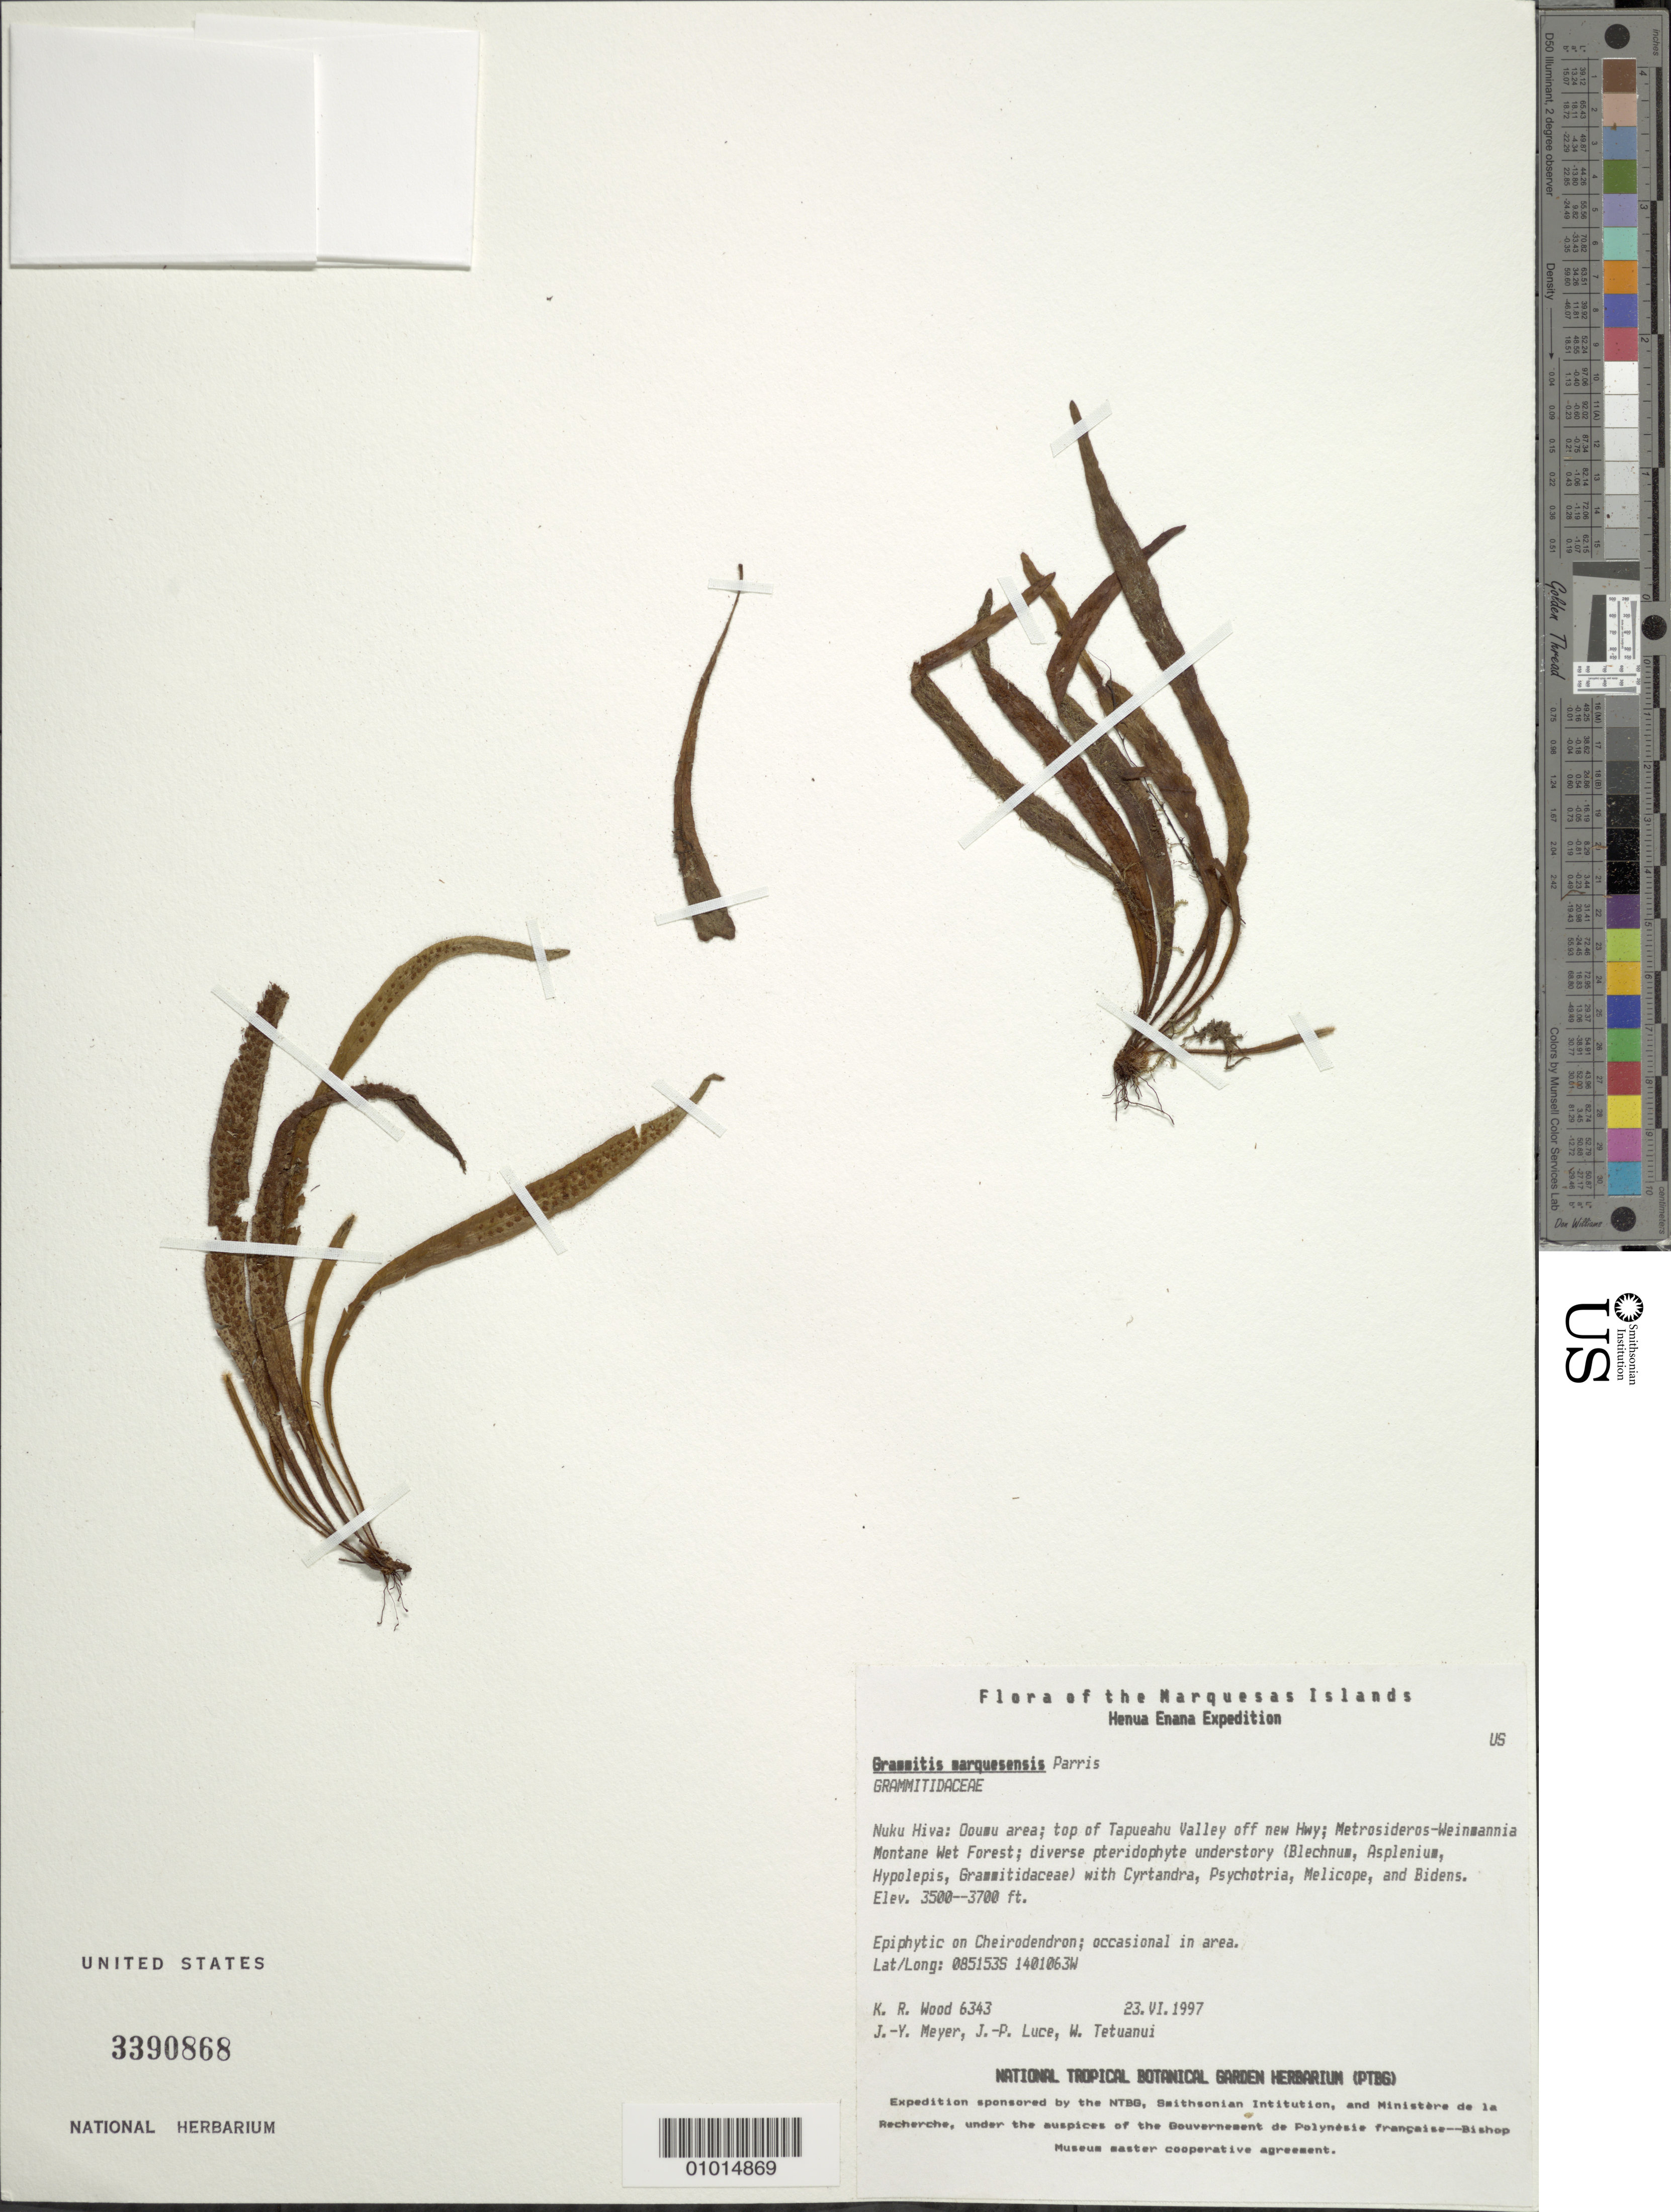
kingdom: Plantae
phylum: Tracheophyta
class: Polypodiopsida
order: Polypodiales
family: Polypodiaceae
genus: Archigrammitis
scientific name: Archigrammitis marquesensis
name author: (Parris) Parris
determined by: Lorence, David H., (PTBG), National Tropical Botanical Garden (UNITED STATES)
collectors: K. R. Wood, J.-Y. Meyer, J. Luce & W. Tetuanui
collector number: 6343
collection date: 1997-06-23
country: French Polynesia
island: Nuku Hiva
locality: Ooumu area, top of Tapueahu Valley off new Hwy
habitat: In Metrosideros - Weinmannia montane wet forest; occasional in area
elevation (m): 1067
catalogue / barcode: US 3390868